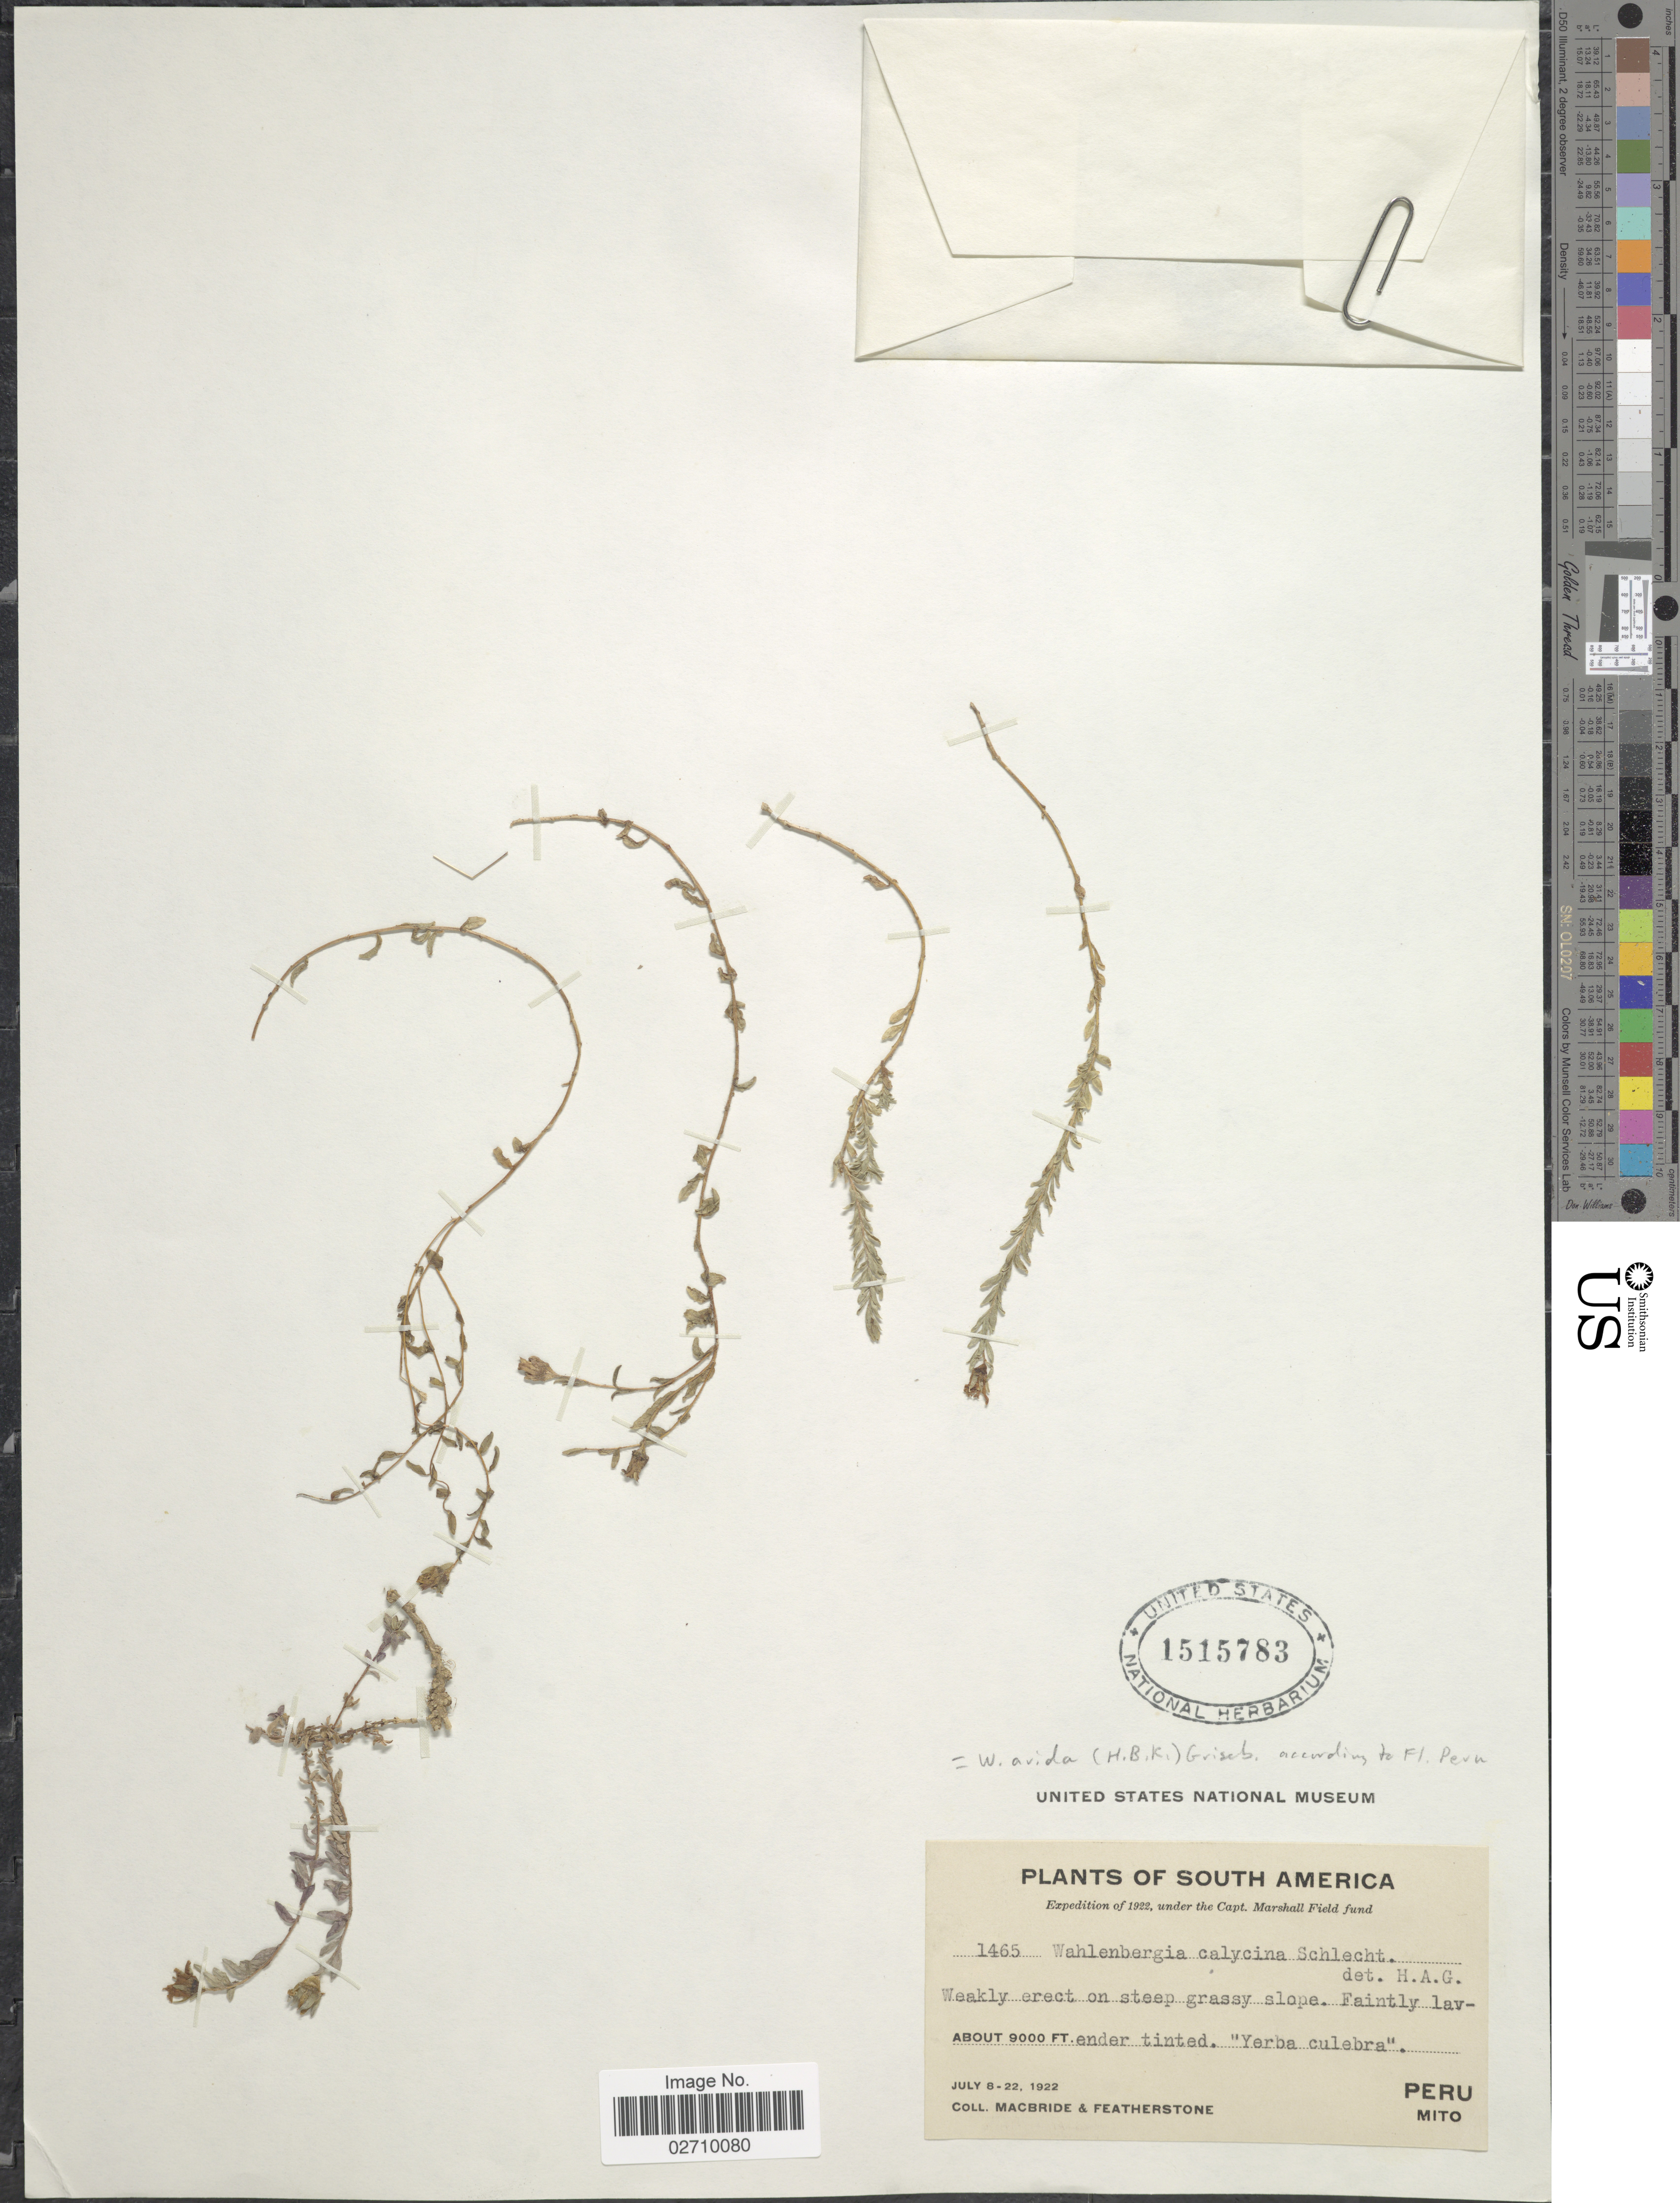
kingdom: Plantae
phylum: Tracheophyta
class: Magnoliopsida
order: Asterales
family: Campanulaceae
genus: Wahlenbergia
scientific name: Wahlenbergia arida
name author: (Kunth) Griseb.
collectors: Macbride, -- & -. Featherstone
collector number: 1465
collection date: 1922-07-08/1922-07-22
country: Peru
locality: Mito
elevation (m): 2743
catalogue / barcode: US 1515783